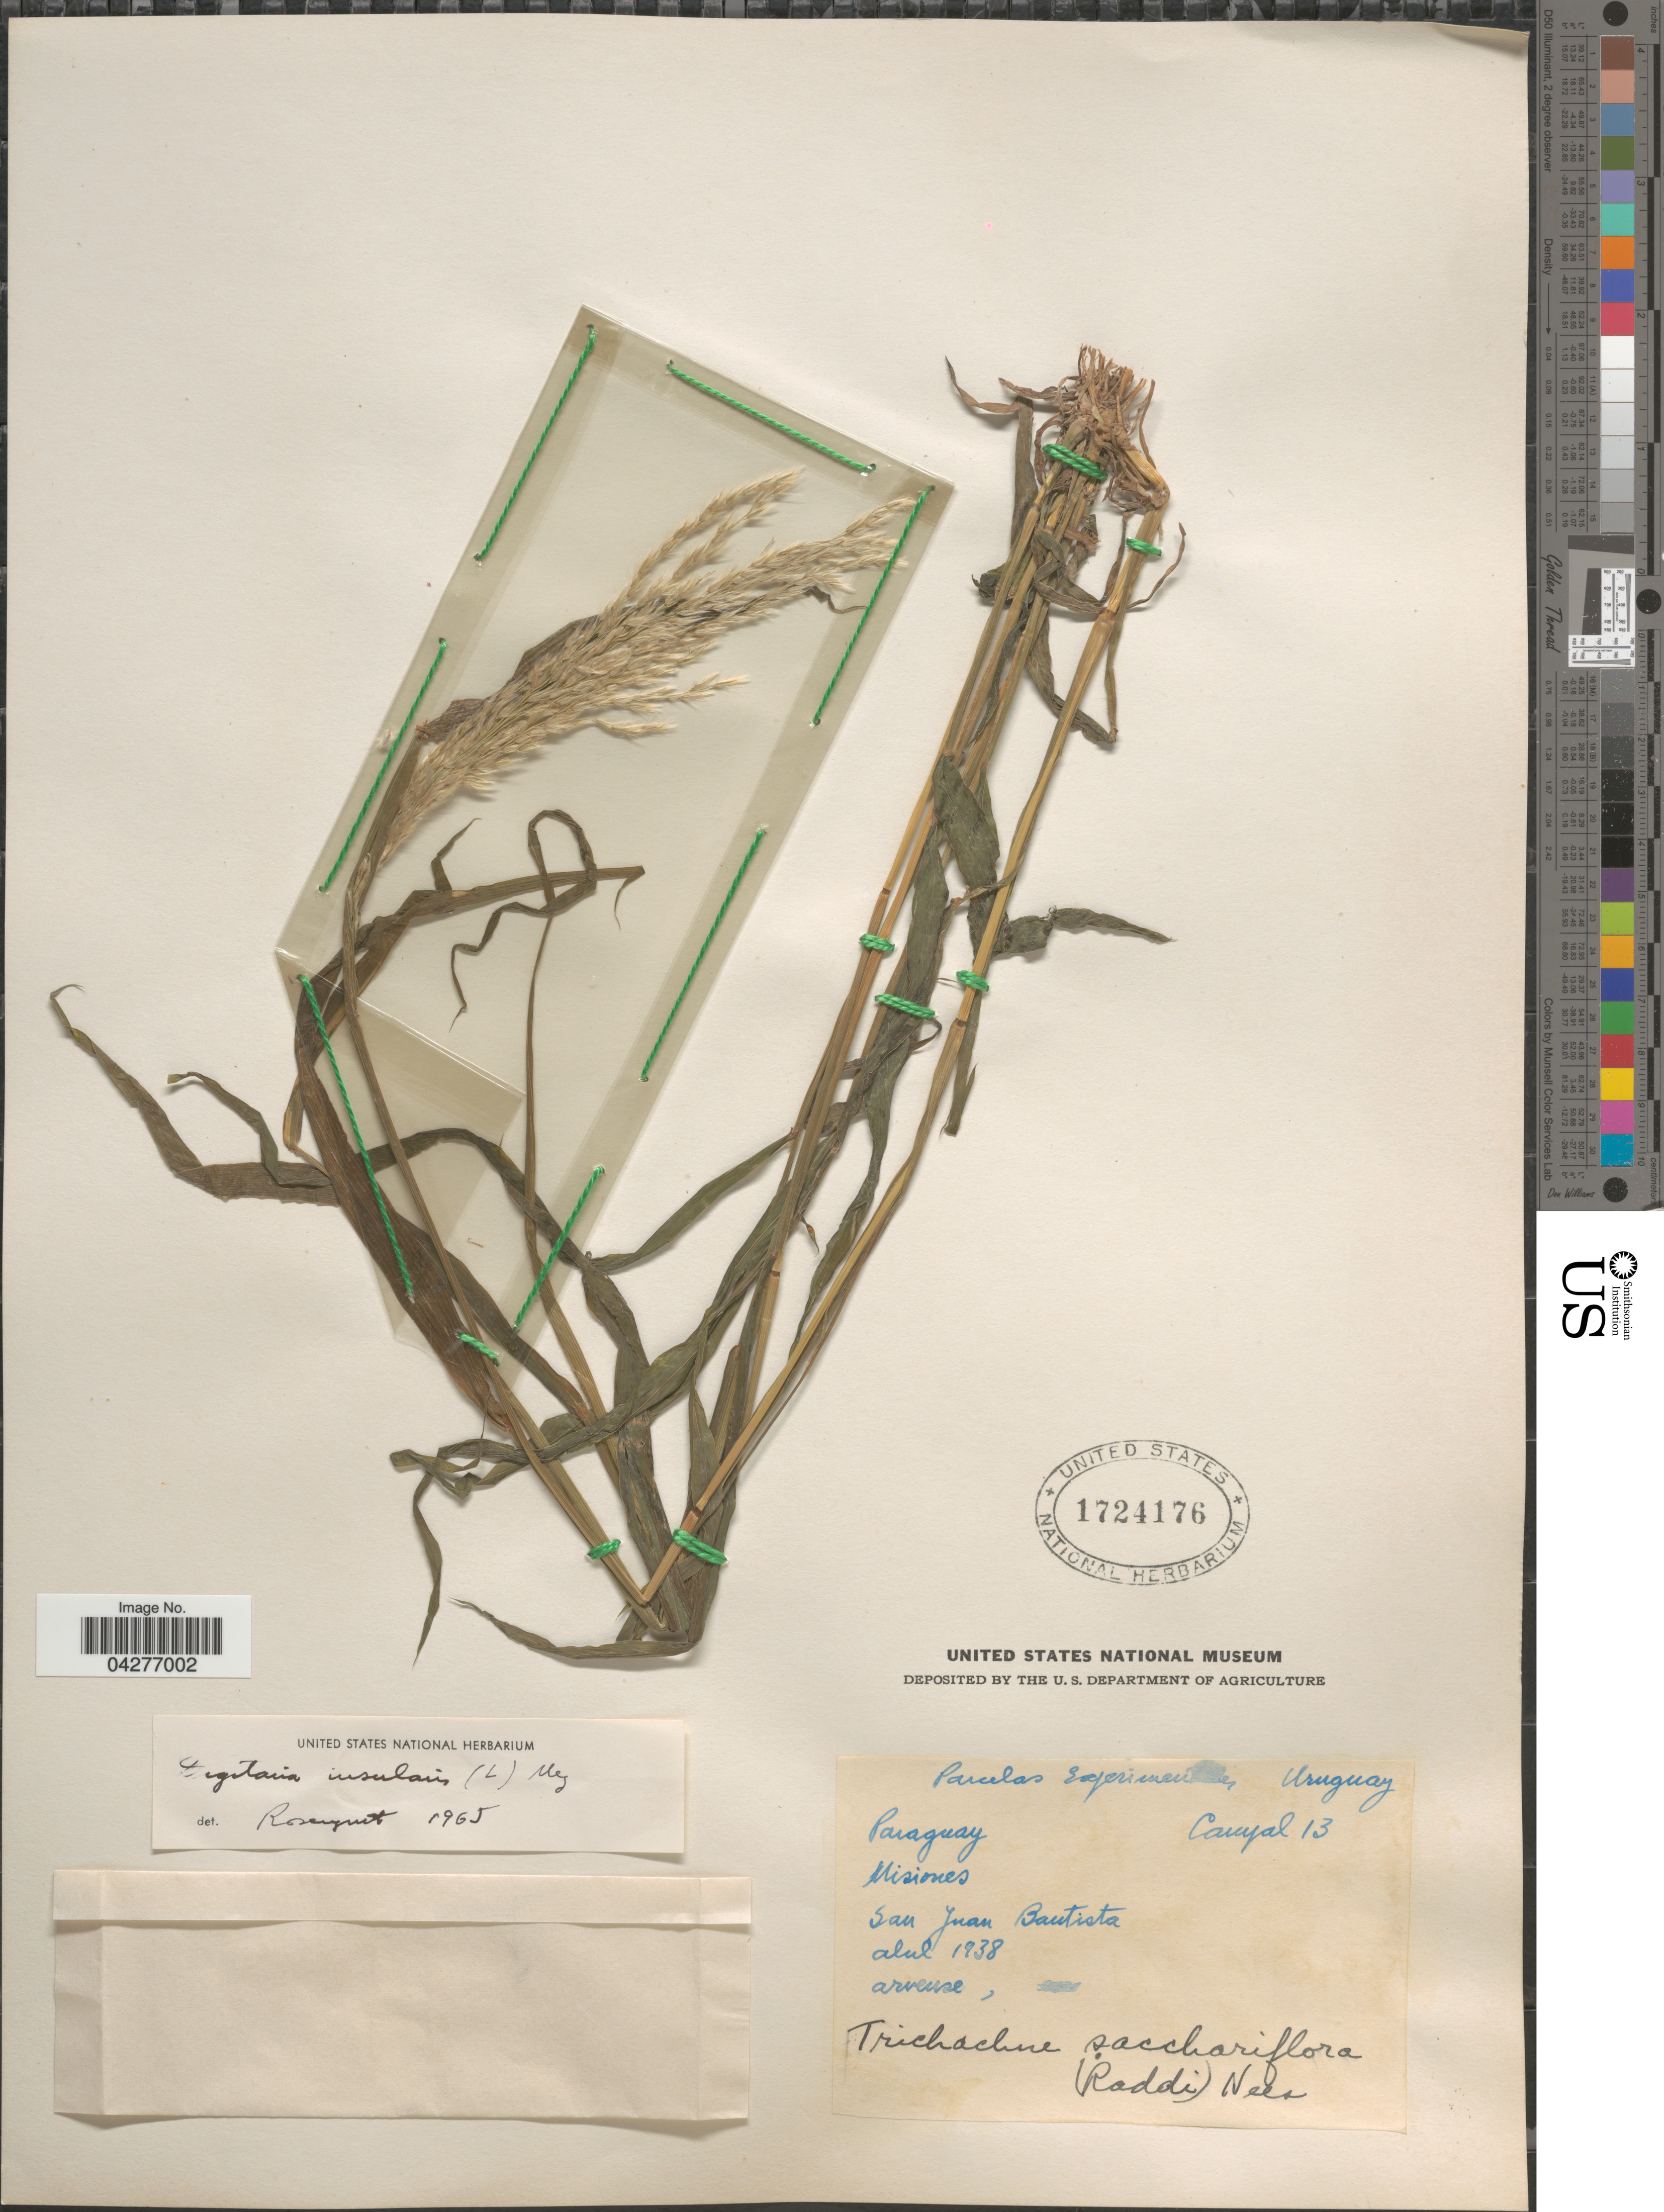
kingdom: Plantae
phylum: Tracheophyta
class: Liliopsida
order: Poales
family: Poaceae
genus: Digitaria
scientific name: Digitaria insularis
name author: (L.) Fedde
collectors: Cauyal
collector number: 13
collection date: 1938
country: Paraguay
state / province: Misiones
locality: San Juan Bautista.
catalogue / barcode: US 1724176